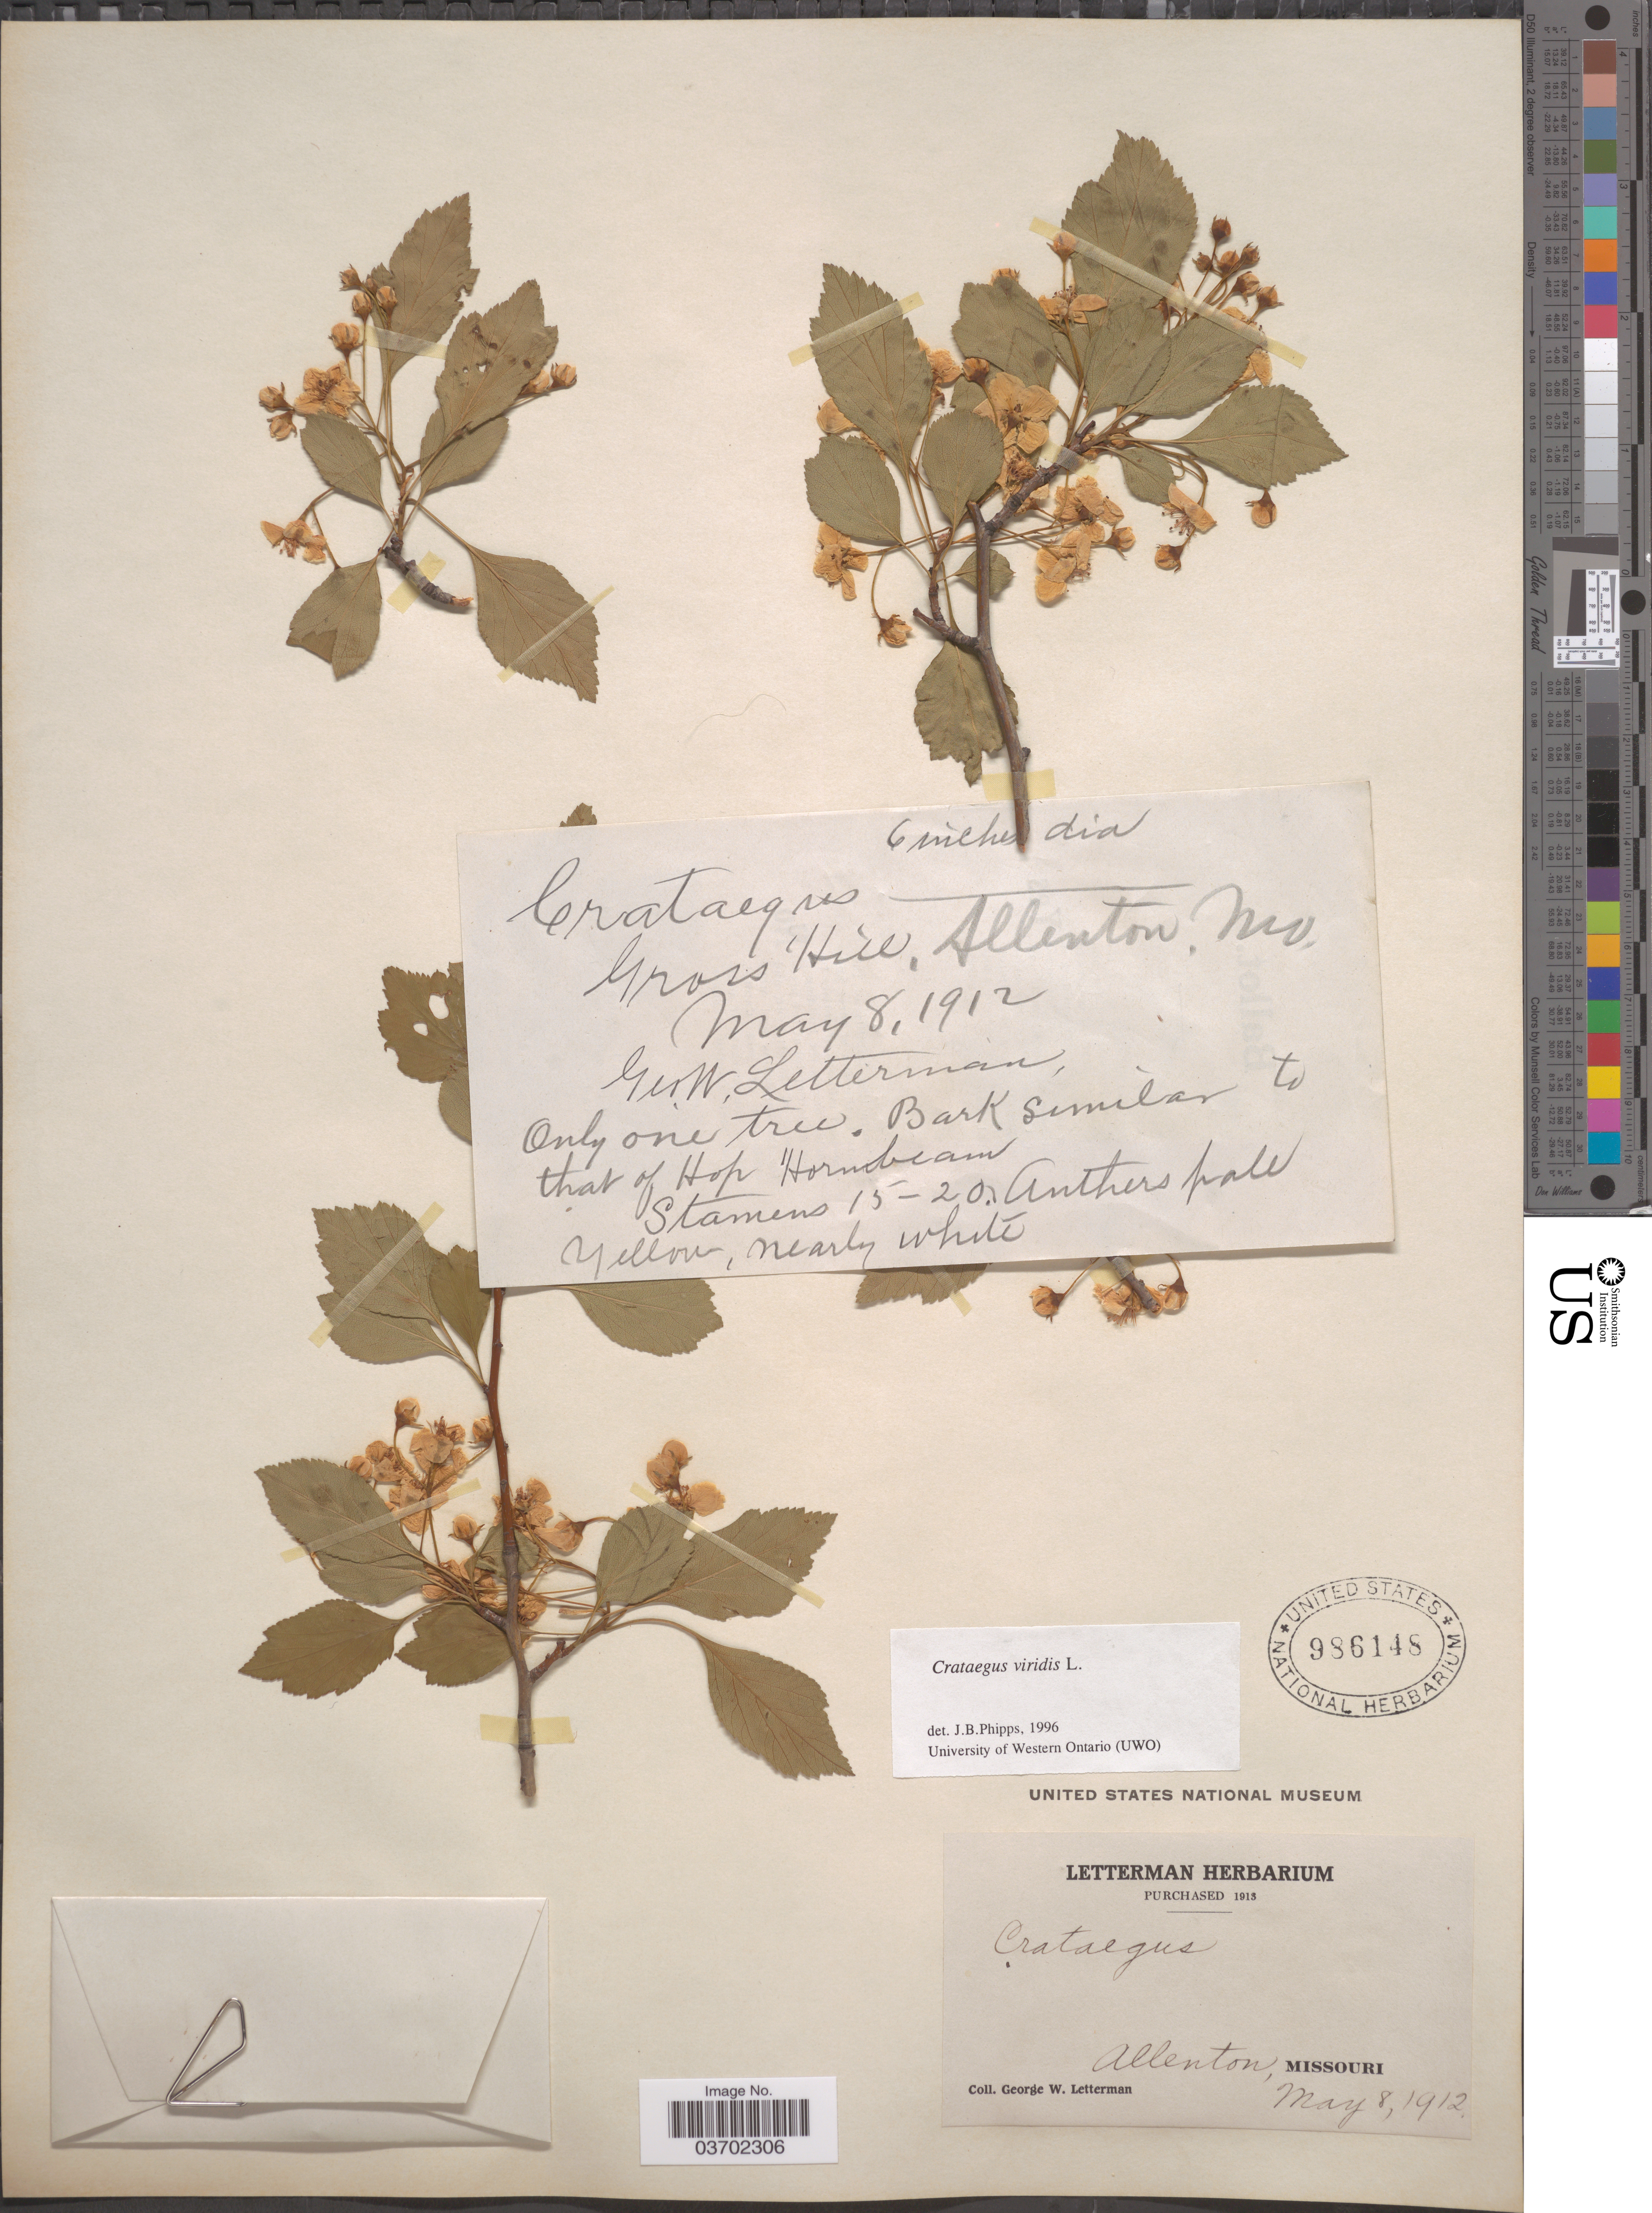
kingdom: Plantae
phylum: Tracheophyta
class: Magnoliopsida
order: Rosales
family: Rosaceae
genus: Crataegus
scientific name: Crataegus viridis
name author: L.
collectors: G. W. Letterman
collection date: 1912-05-08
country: United States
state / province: Missouri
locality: Allenton.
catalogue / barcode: US 986148